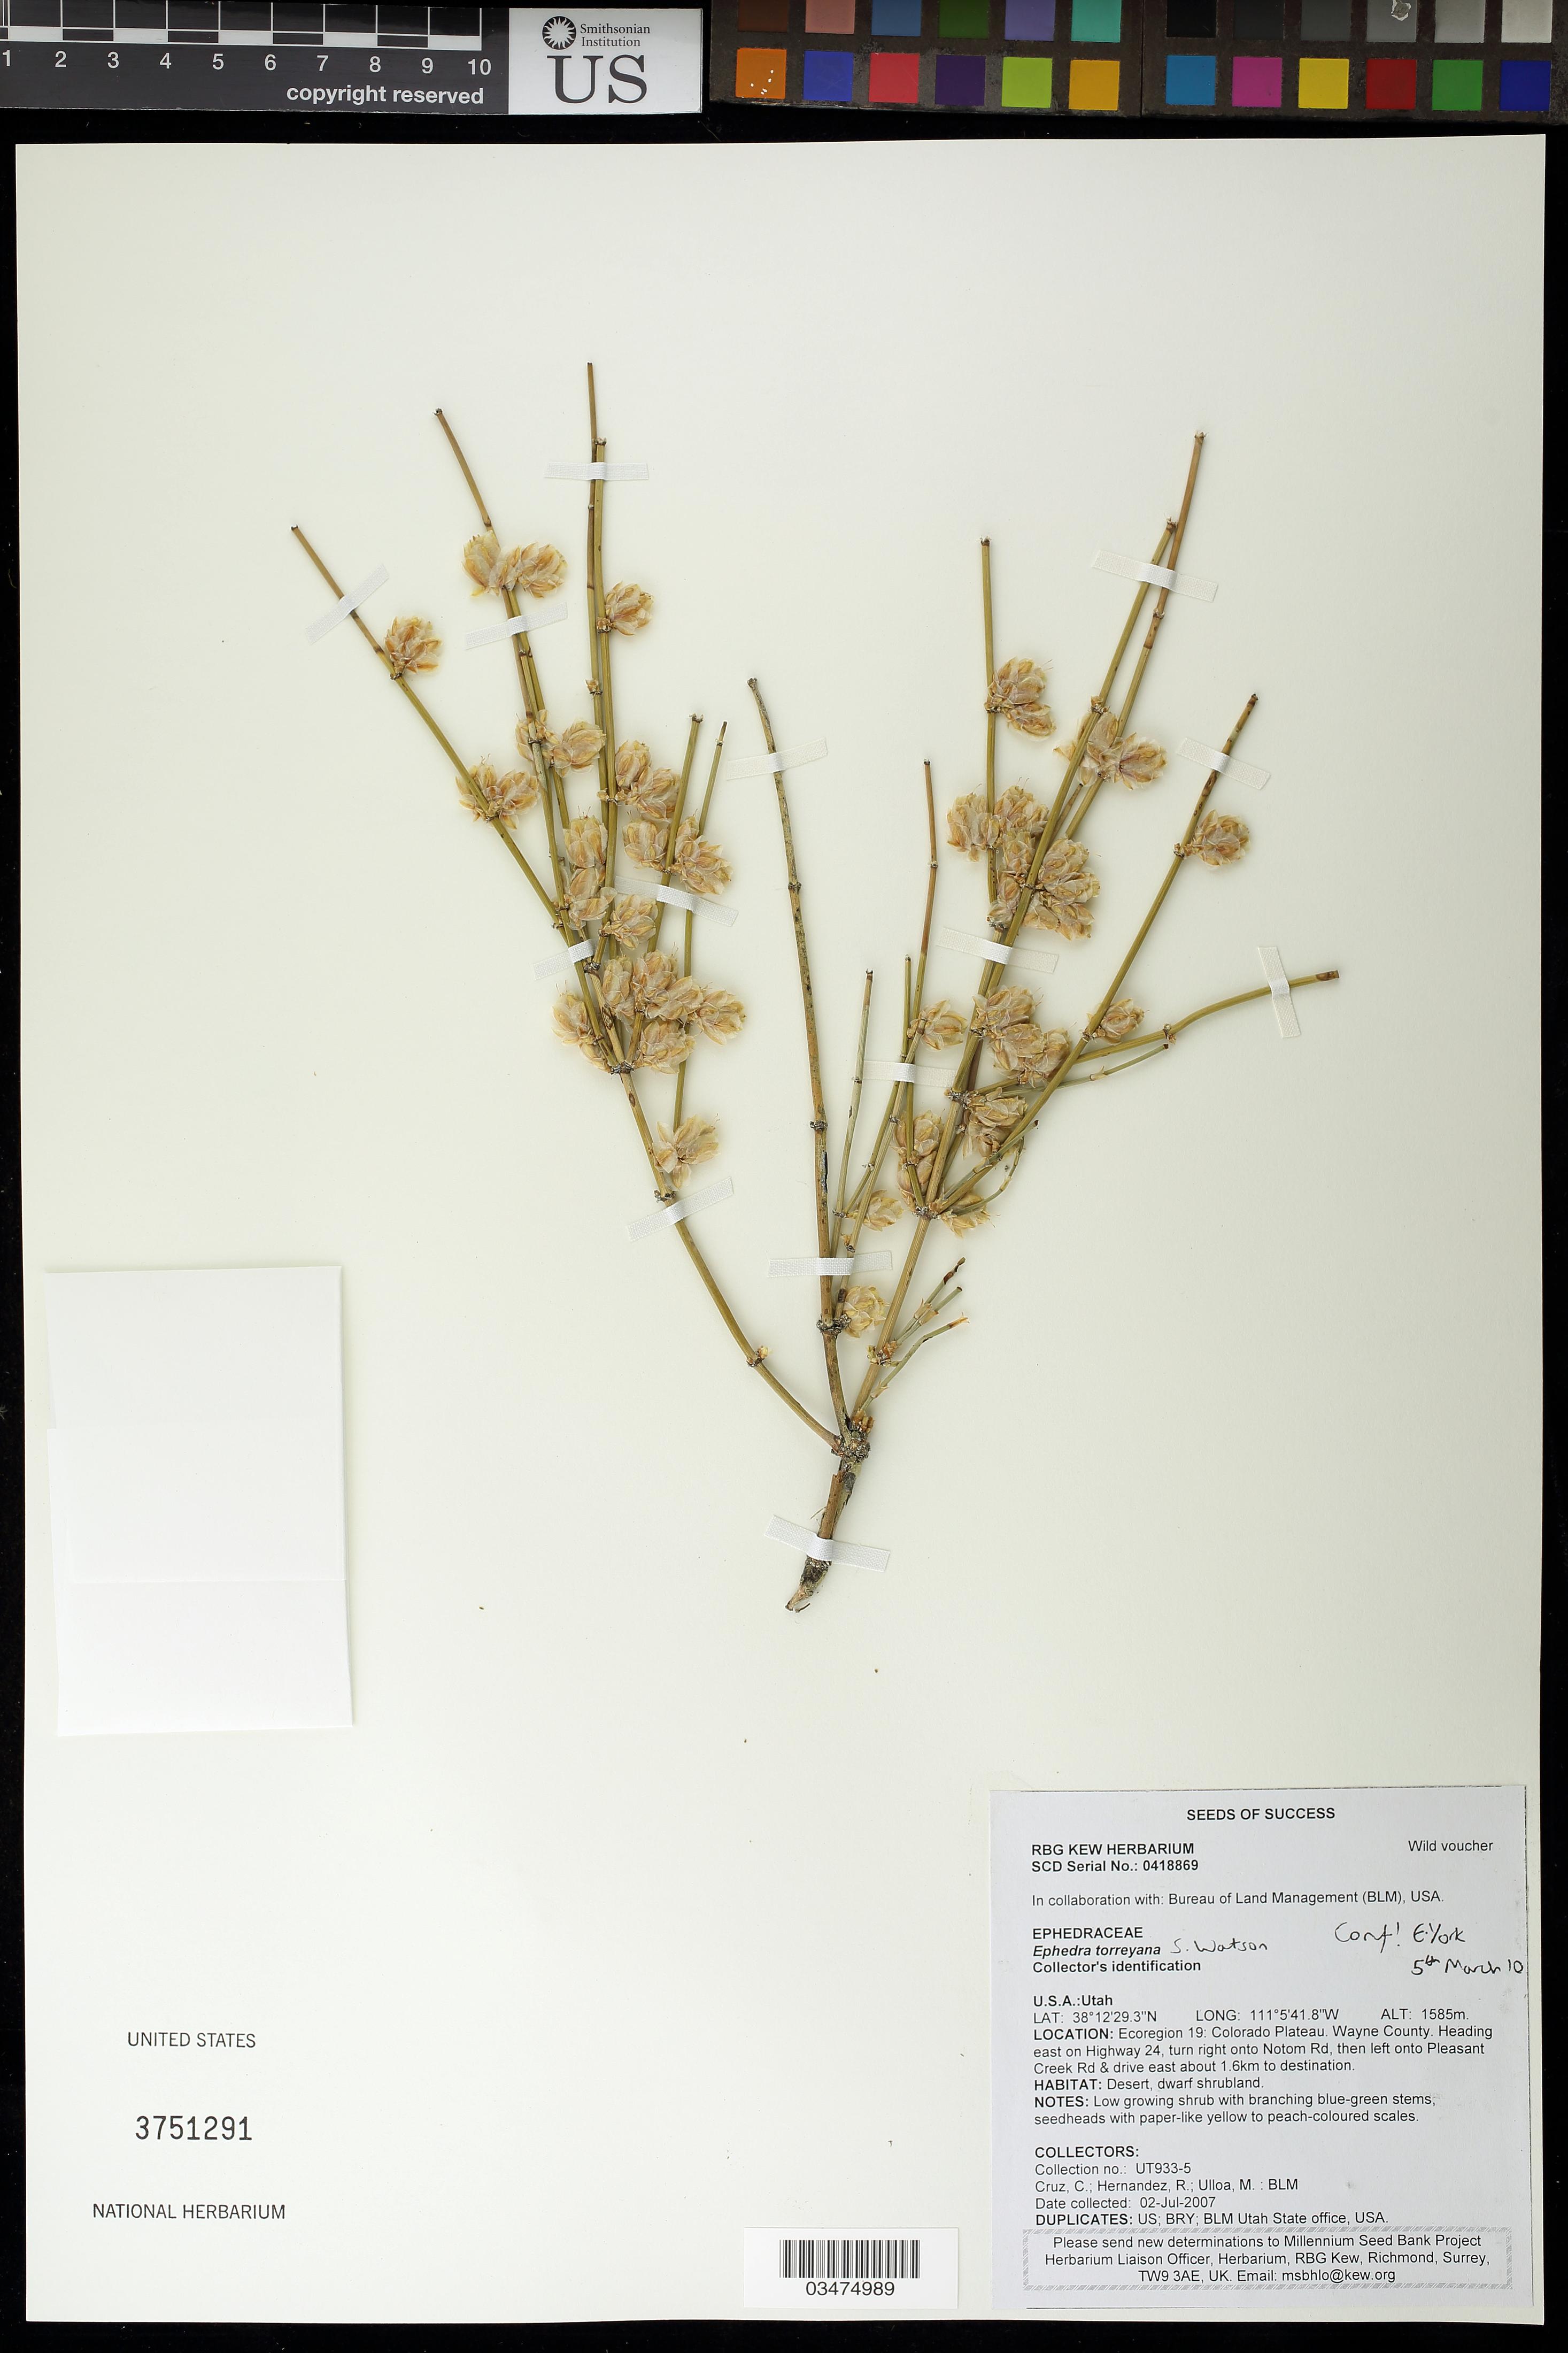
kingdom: Plantae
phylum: Tracheophyta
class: Gnetopsida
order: Ephedrales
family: Ephedraceae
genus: Ephedra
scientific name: Ephedra torreyana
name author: S. Watson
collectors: C. Cruz, R. Hernandez & M. Ulloa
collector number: UT933-5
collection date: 2007-07-02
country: United States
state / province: Utah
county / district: Wayne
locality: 1.6 km on Pleasant Creek Rd.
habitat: Desert, dwarf shrubland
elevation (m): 1585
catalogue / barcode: US 3751291